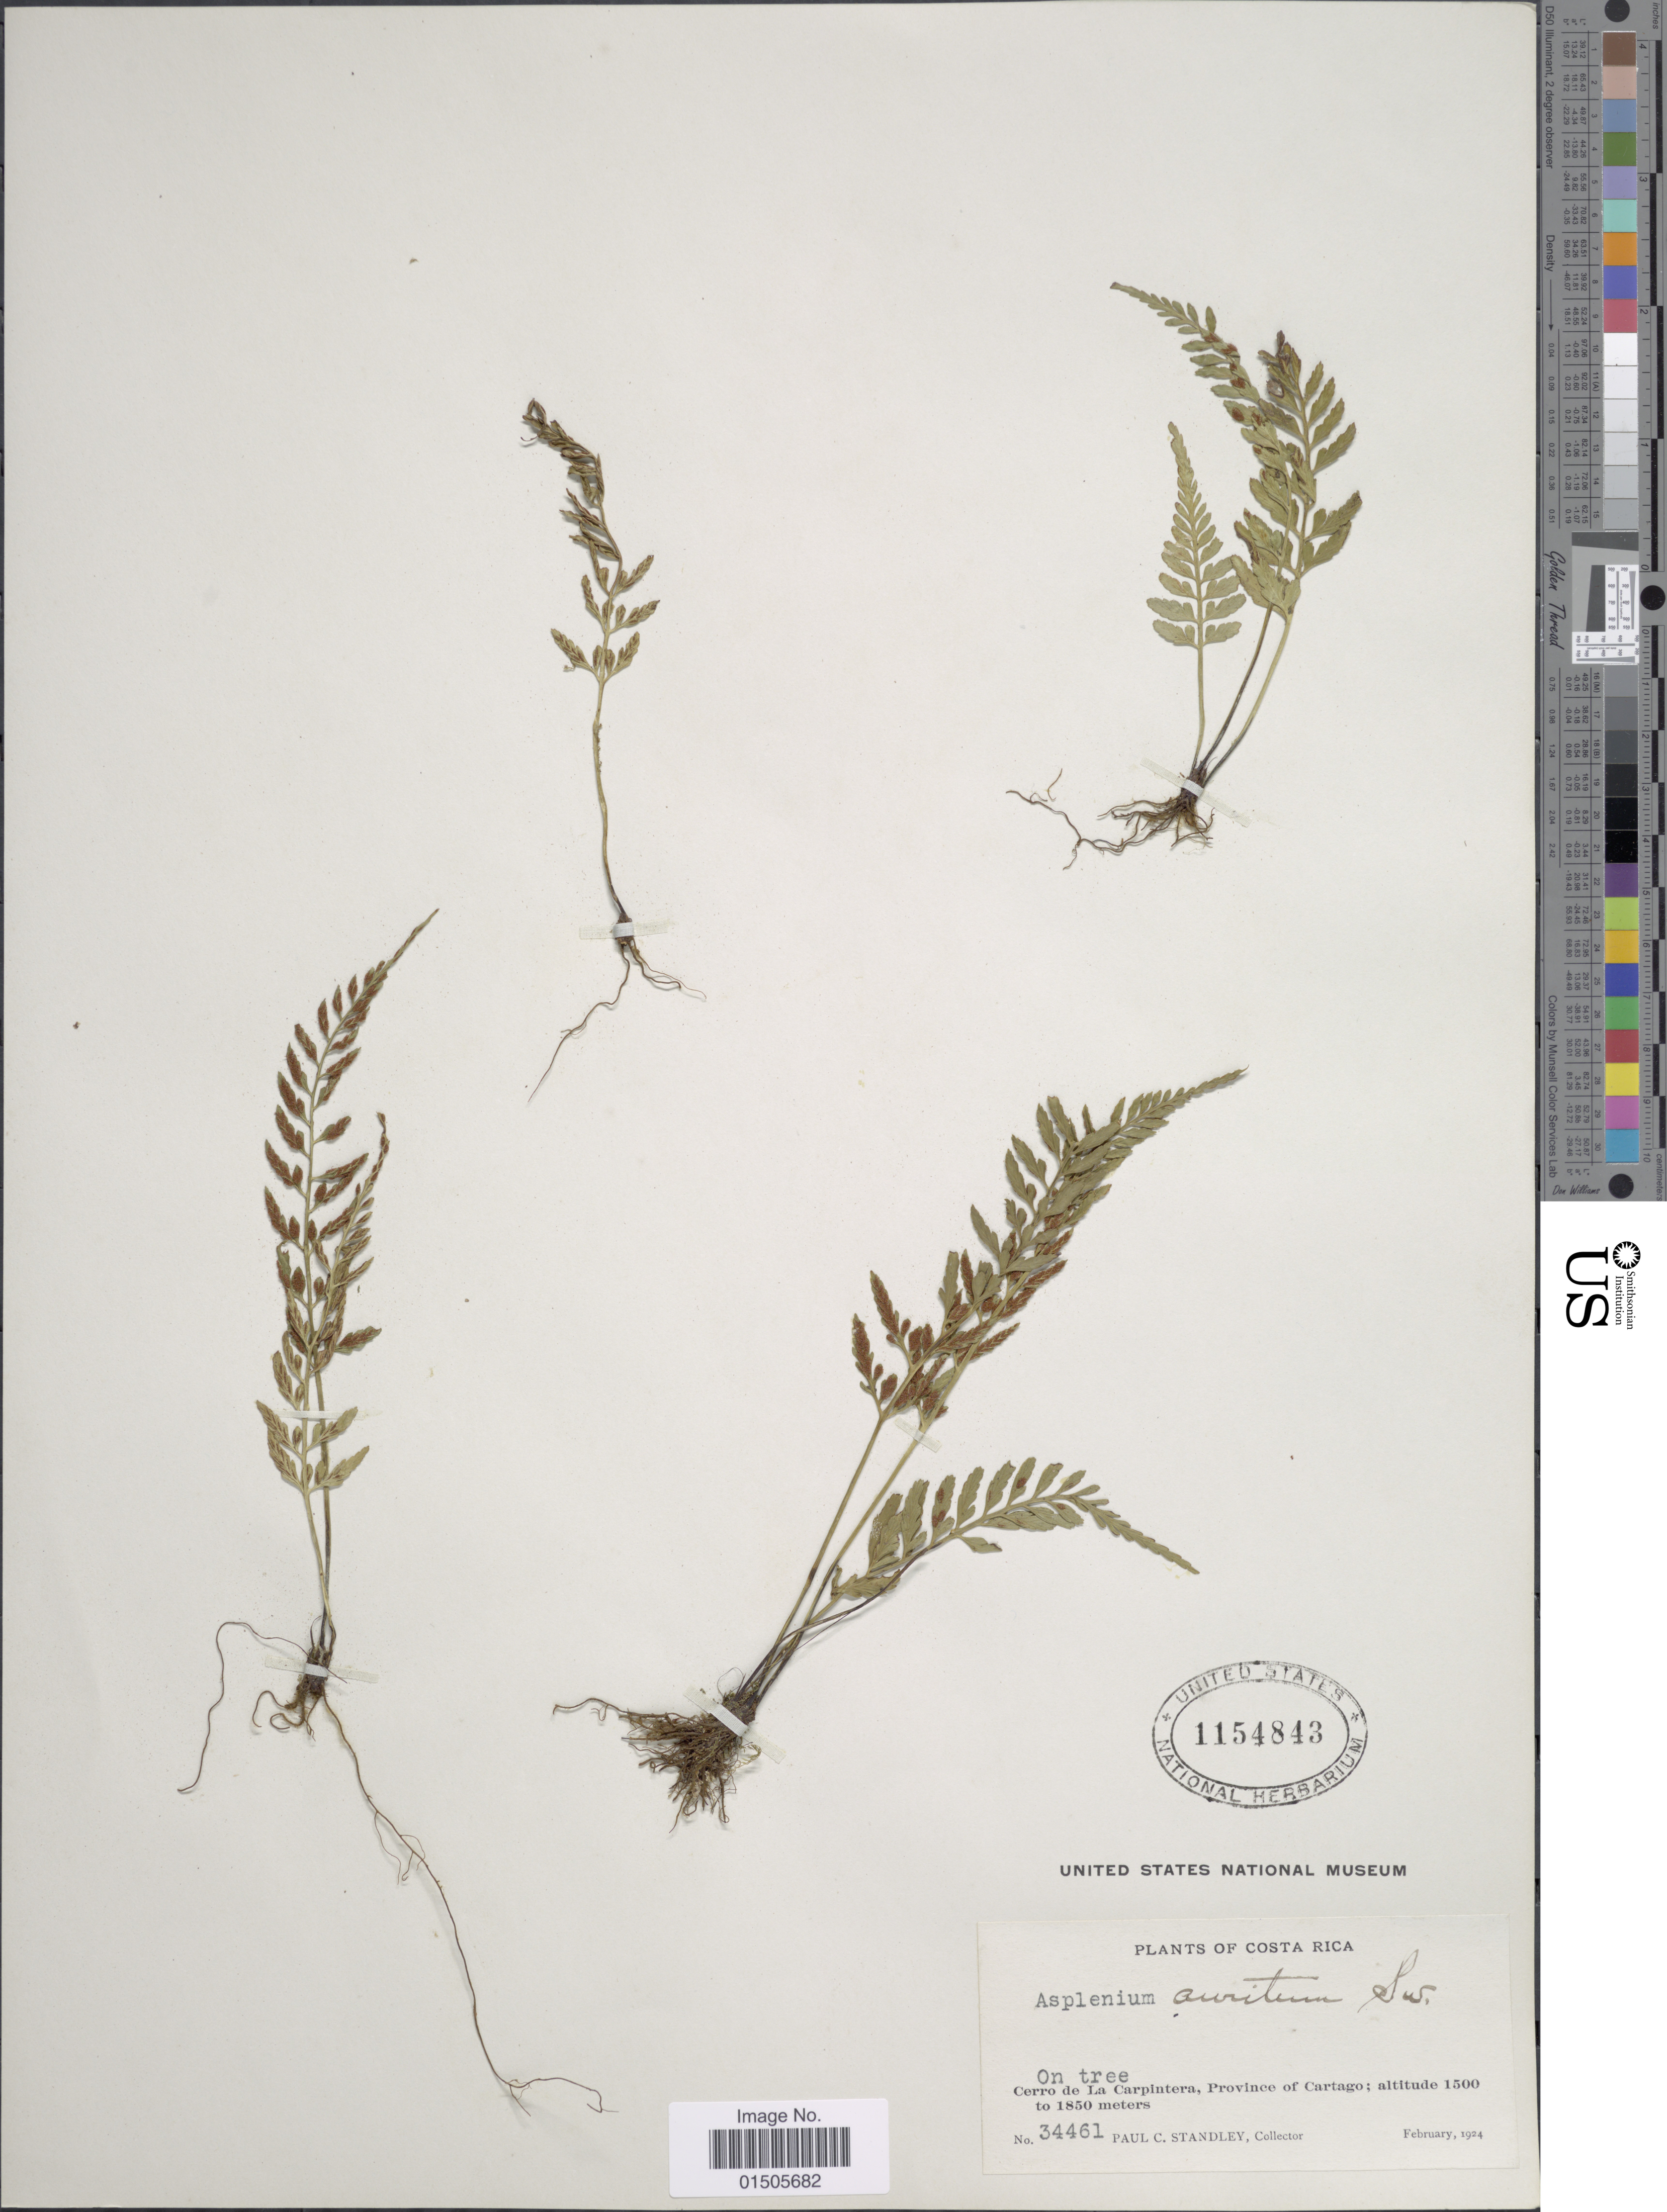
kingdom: Plantae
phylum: Tracheophyta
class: Polypodiopsida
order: Polypodiales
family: Aspleniaceae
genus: Asplenium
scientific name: Asplenium auritum var. intermedium ined.?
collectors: P. C. Standley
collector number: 34461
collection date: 1924-02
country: Costa Rica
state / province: Cartago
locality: Cerro de La Carpintera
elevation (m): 1500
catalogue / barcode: US 1154843